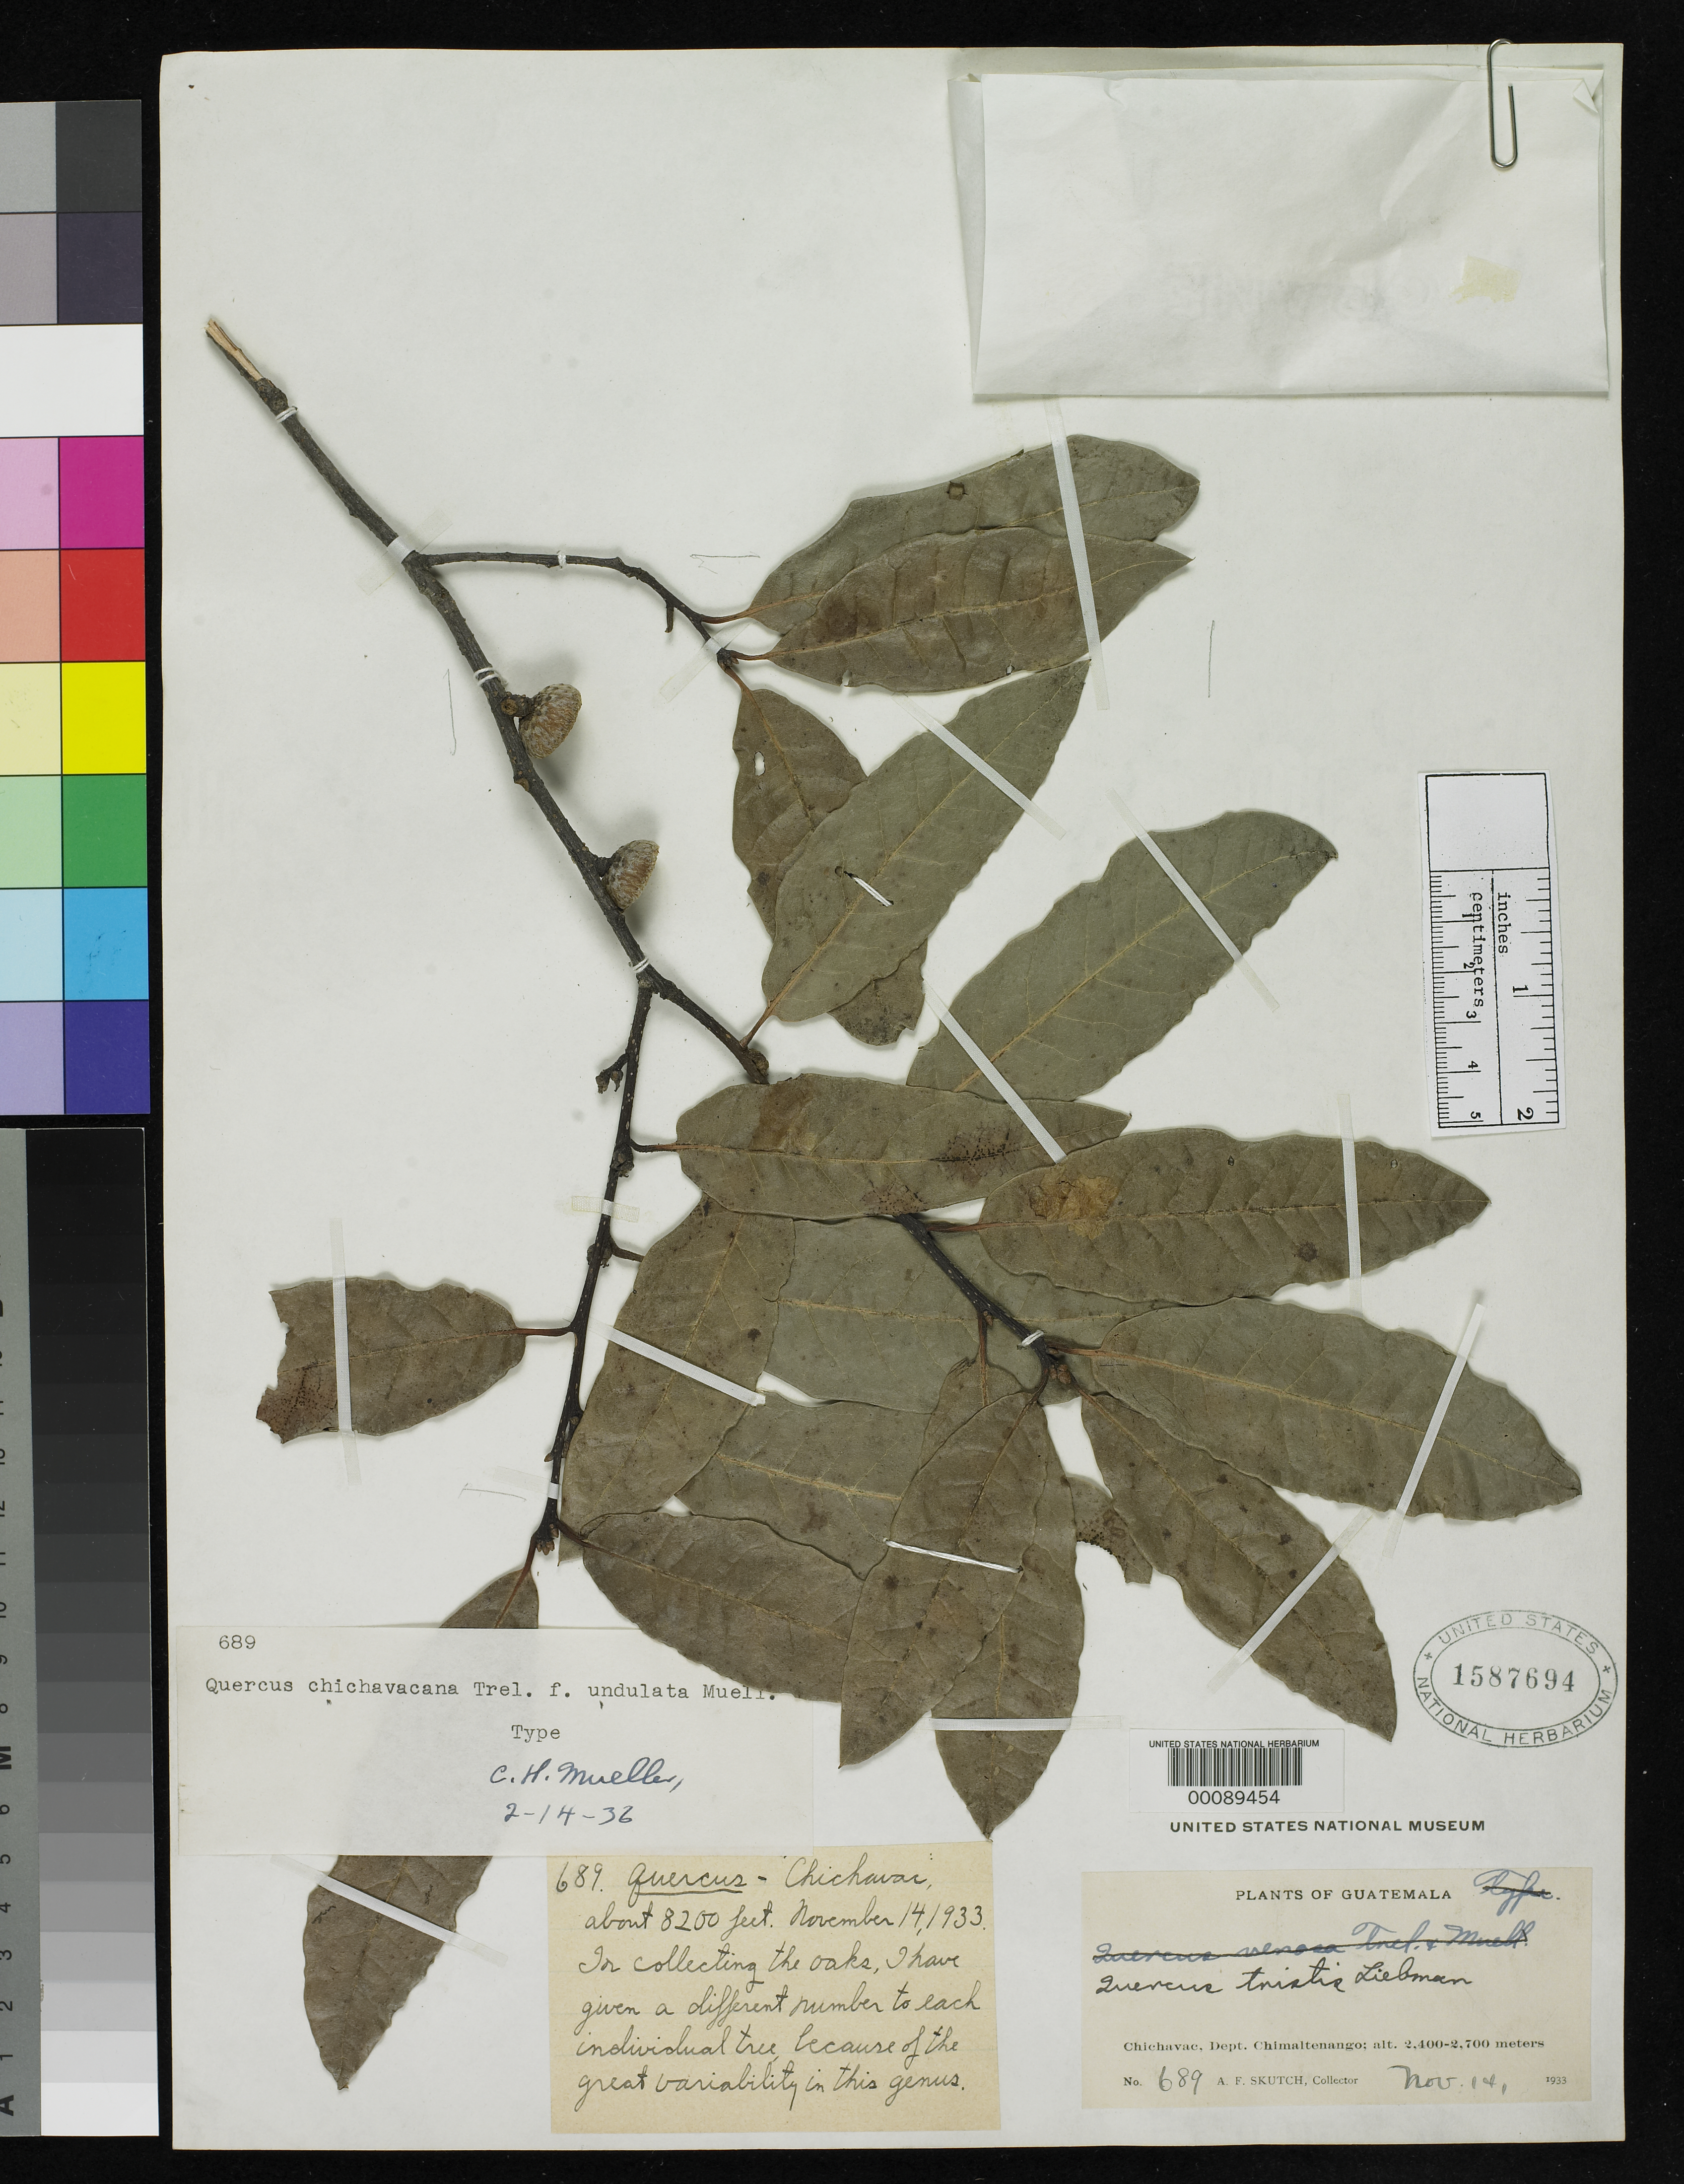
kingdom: Plantae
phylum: Tracheophyta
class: Magnoliopsida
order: Fagales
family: Fagaceae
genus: Quercus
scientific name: Quercus chichavacava f. undulata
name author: C.H. Mull.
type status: Holotype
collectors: A. F. Skutch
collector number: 689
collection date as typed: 14 Nov 1933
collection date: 1933-11-14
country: Guatemala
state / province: Chimaltenango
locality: Chichavac; alt. 8200 ft.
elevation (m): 2499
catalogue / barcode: US 1587694